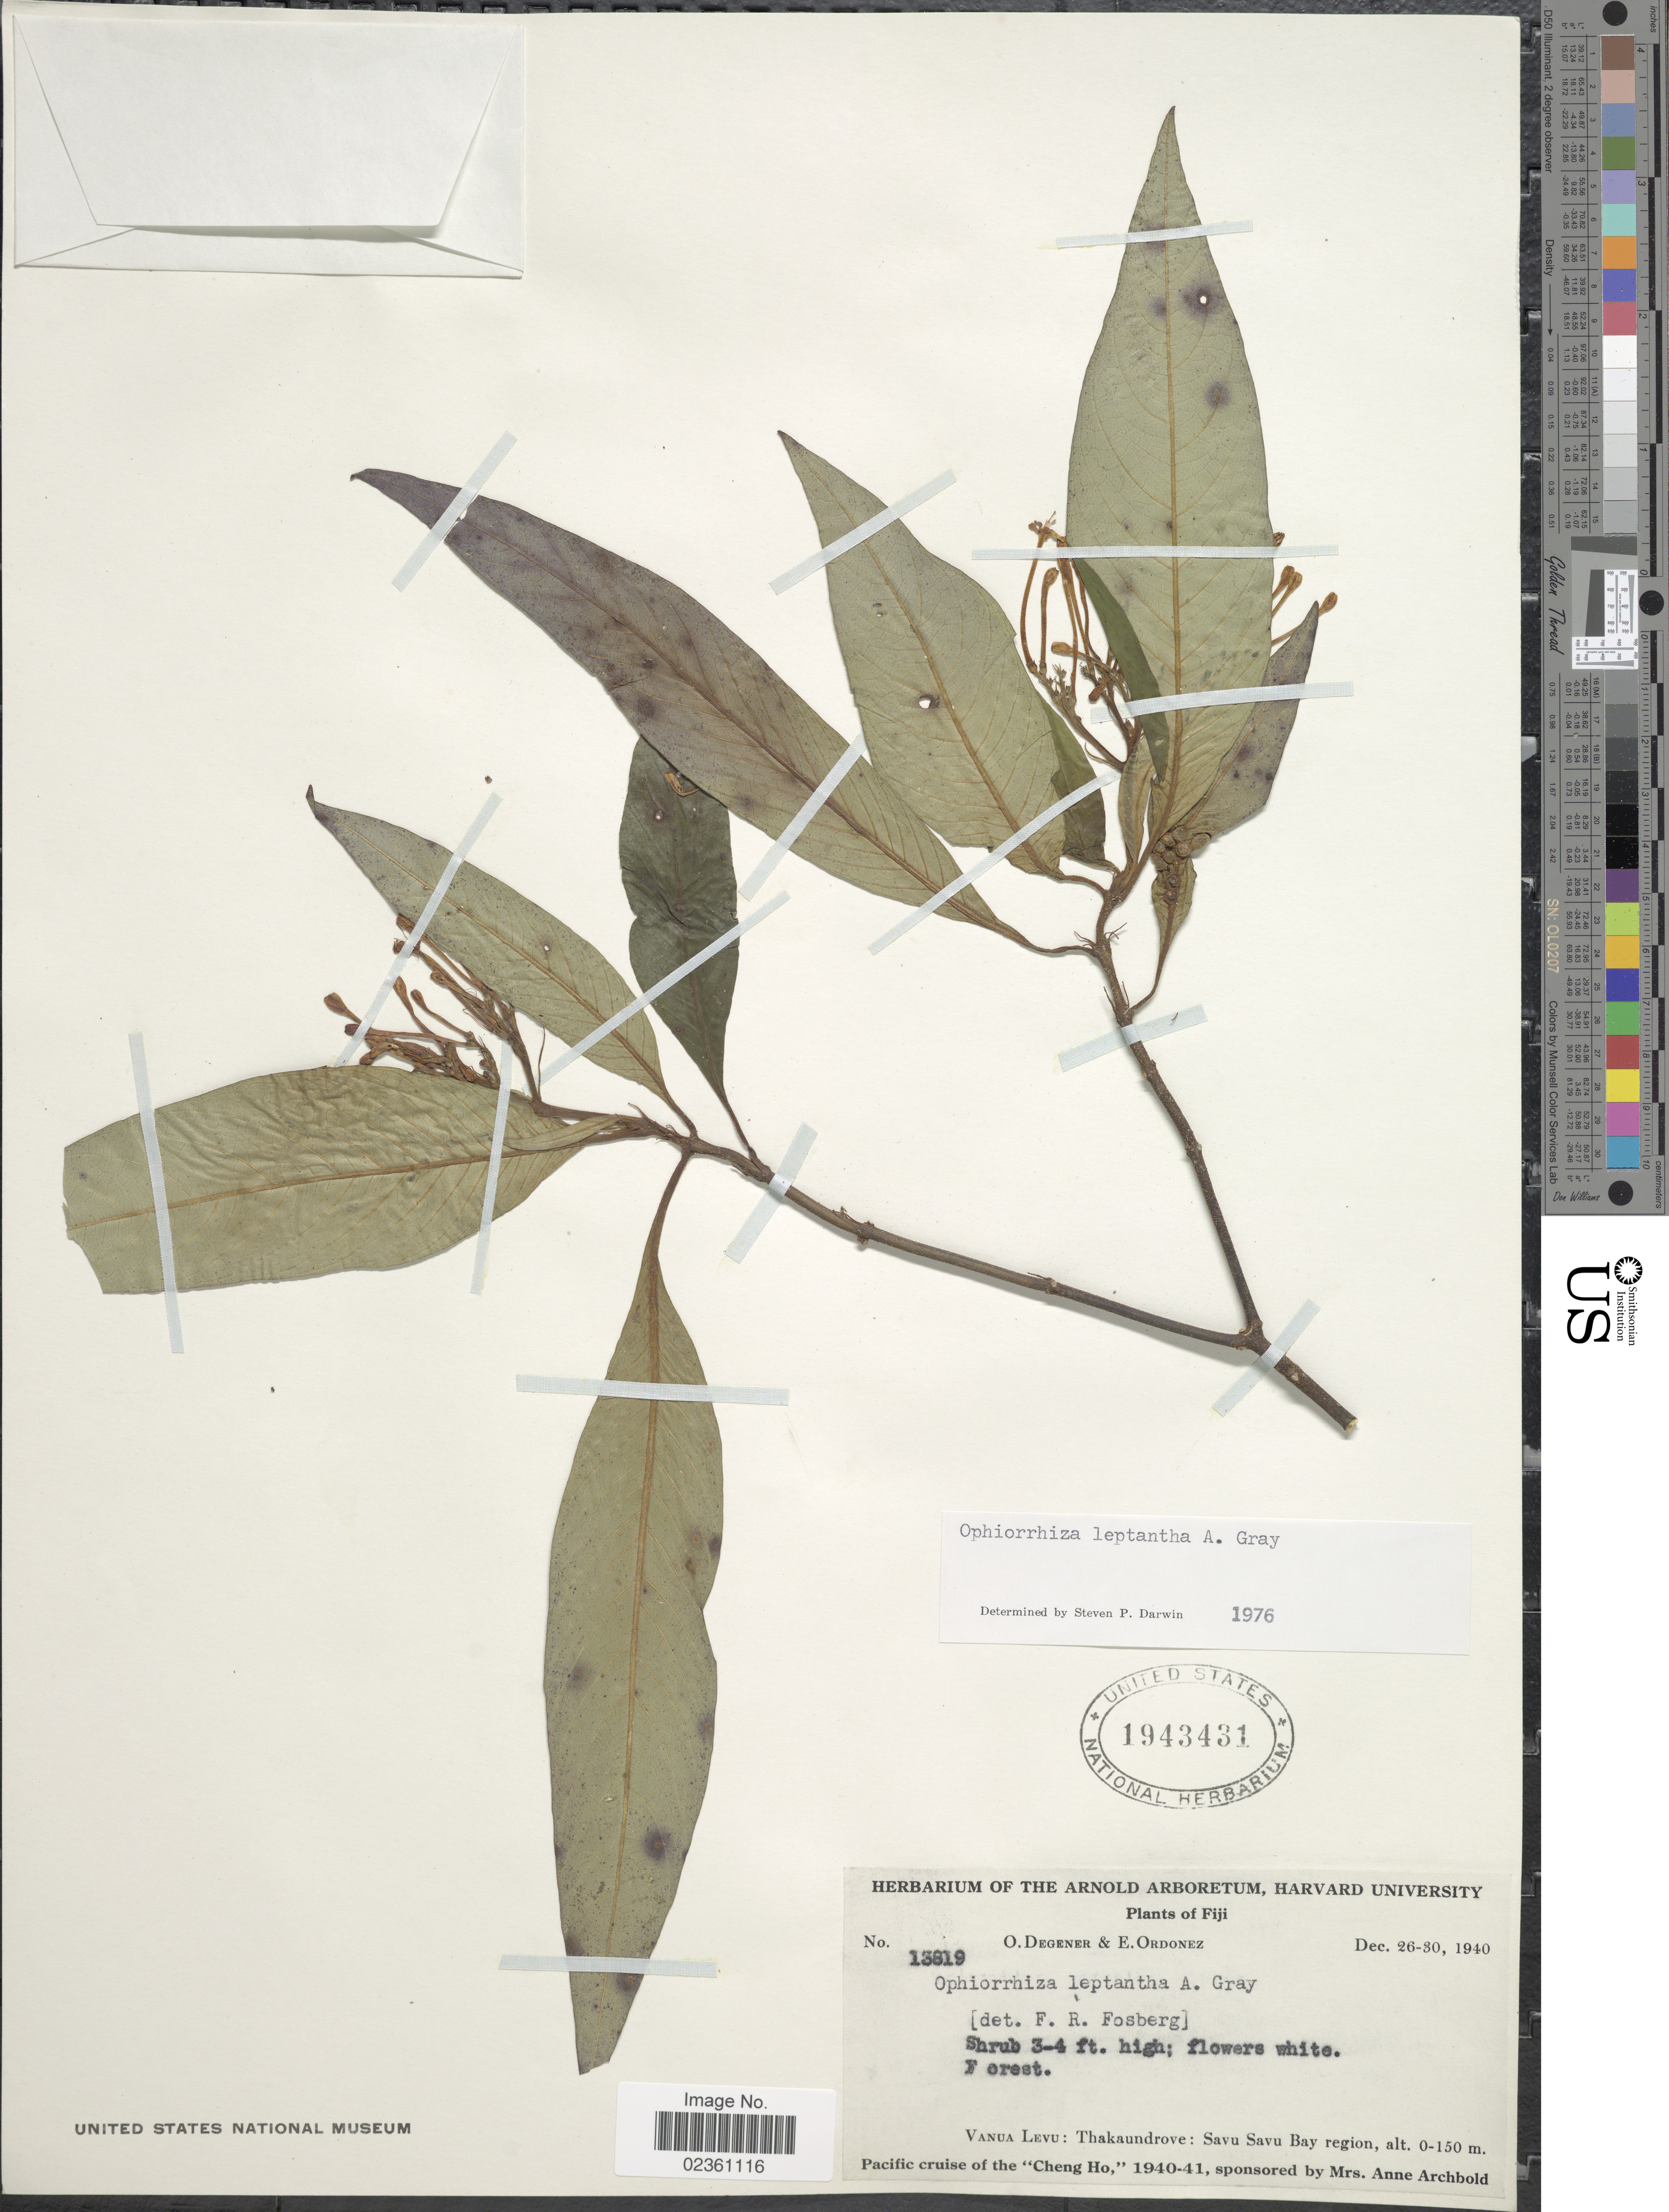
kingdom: Plantae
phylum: Tracheophyta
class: Magnoliopsida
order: Gentianales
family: Rubiaceae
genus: Ophiorrhiza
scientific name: Ophiorrhiza leptantha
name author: A. Gray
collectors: O. Degener & E. Ordonez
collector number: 13819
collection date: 1940-12-26/1940-12-30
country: Fiji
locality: Forest, Vanua Levu: Thakaundrove: Savu Savu Bay region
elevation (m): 0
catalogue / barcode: US 1943431